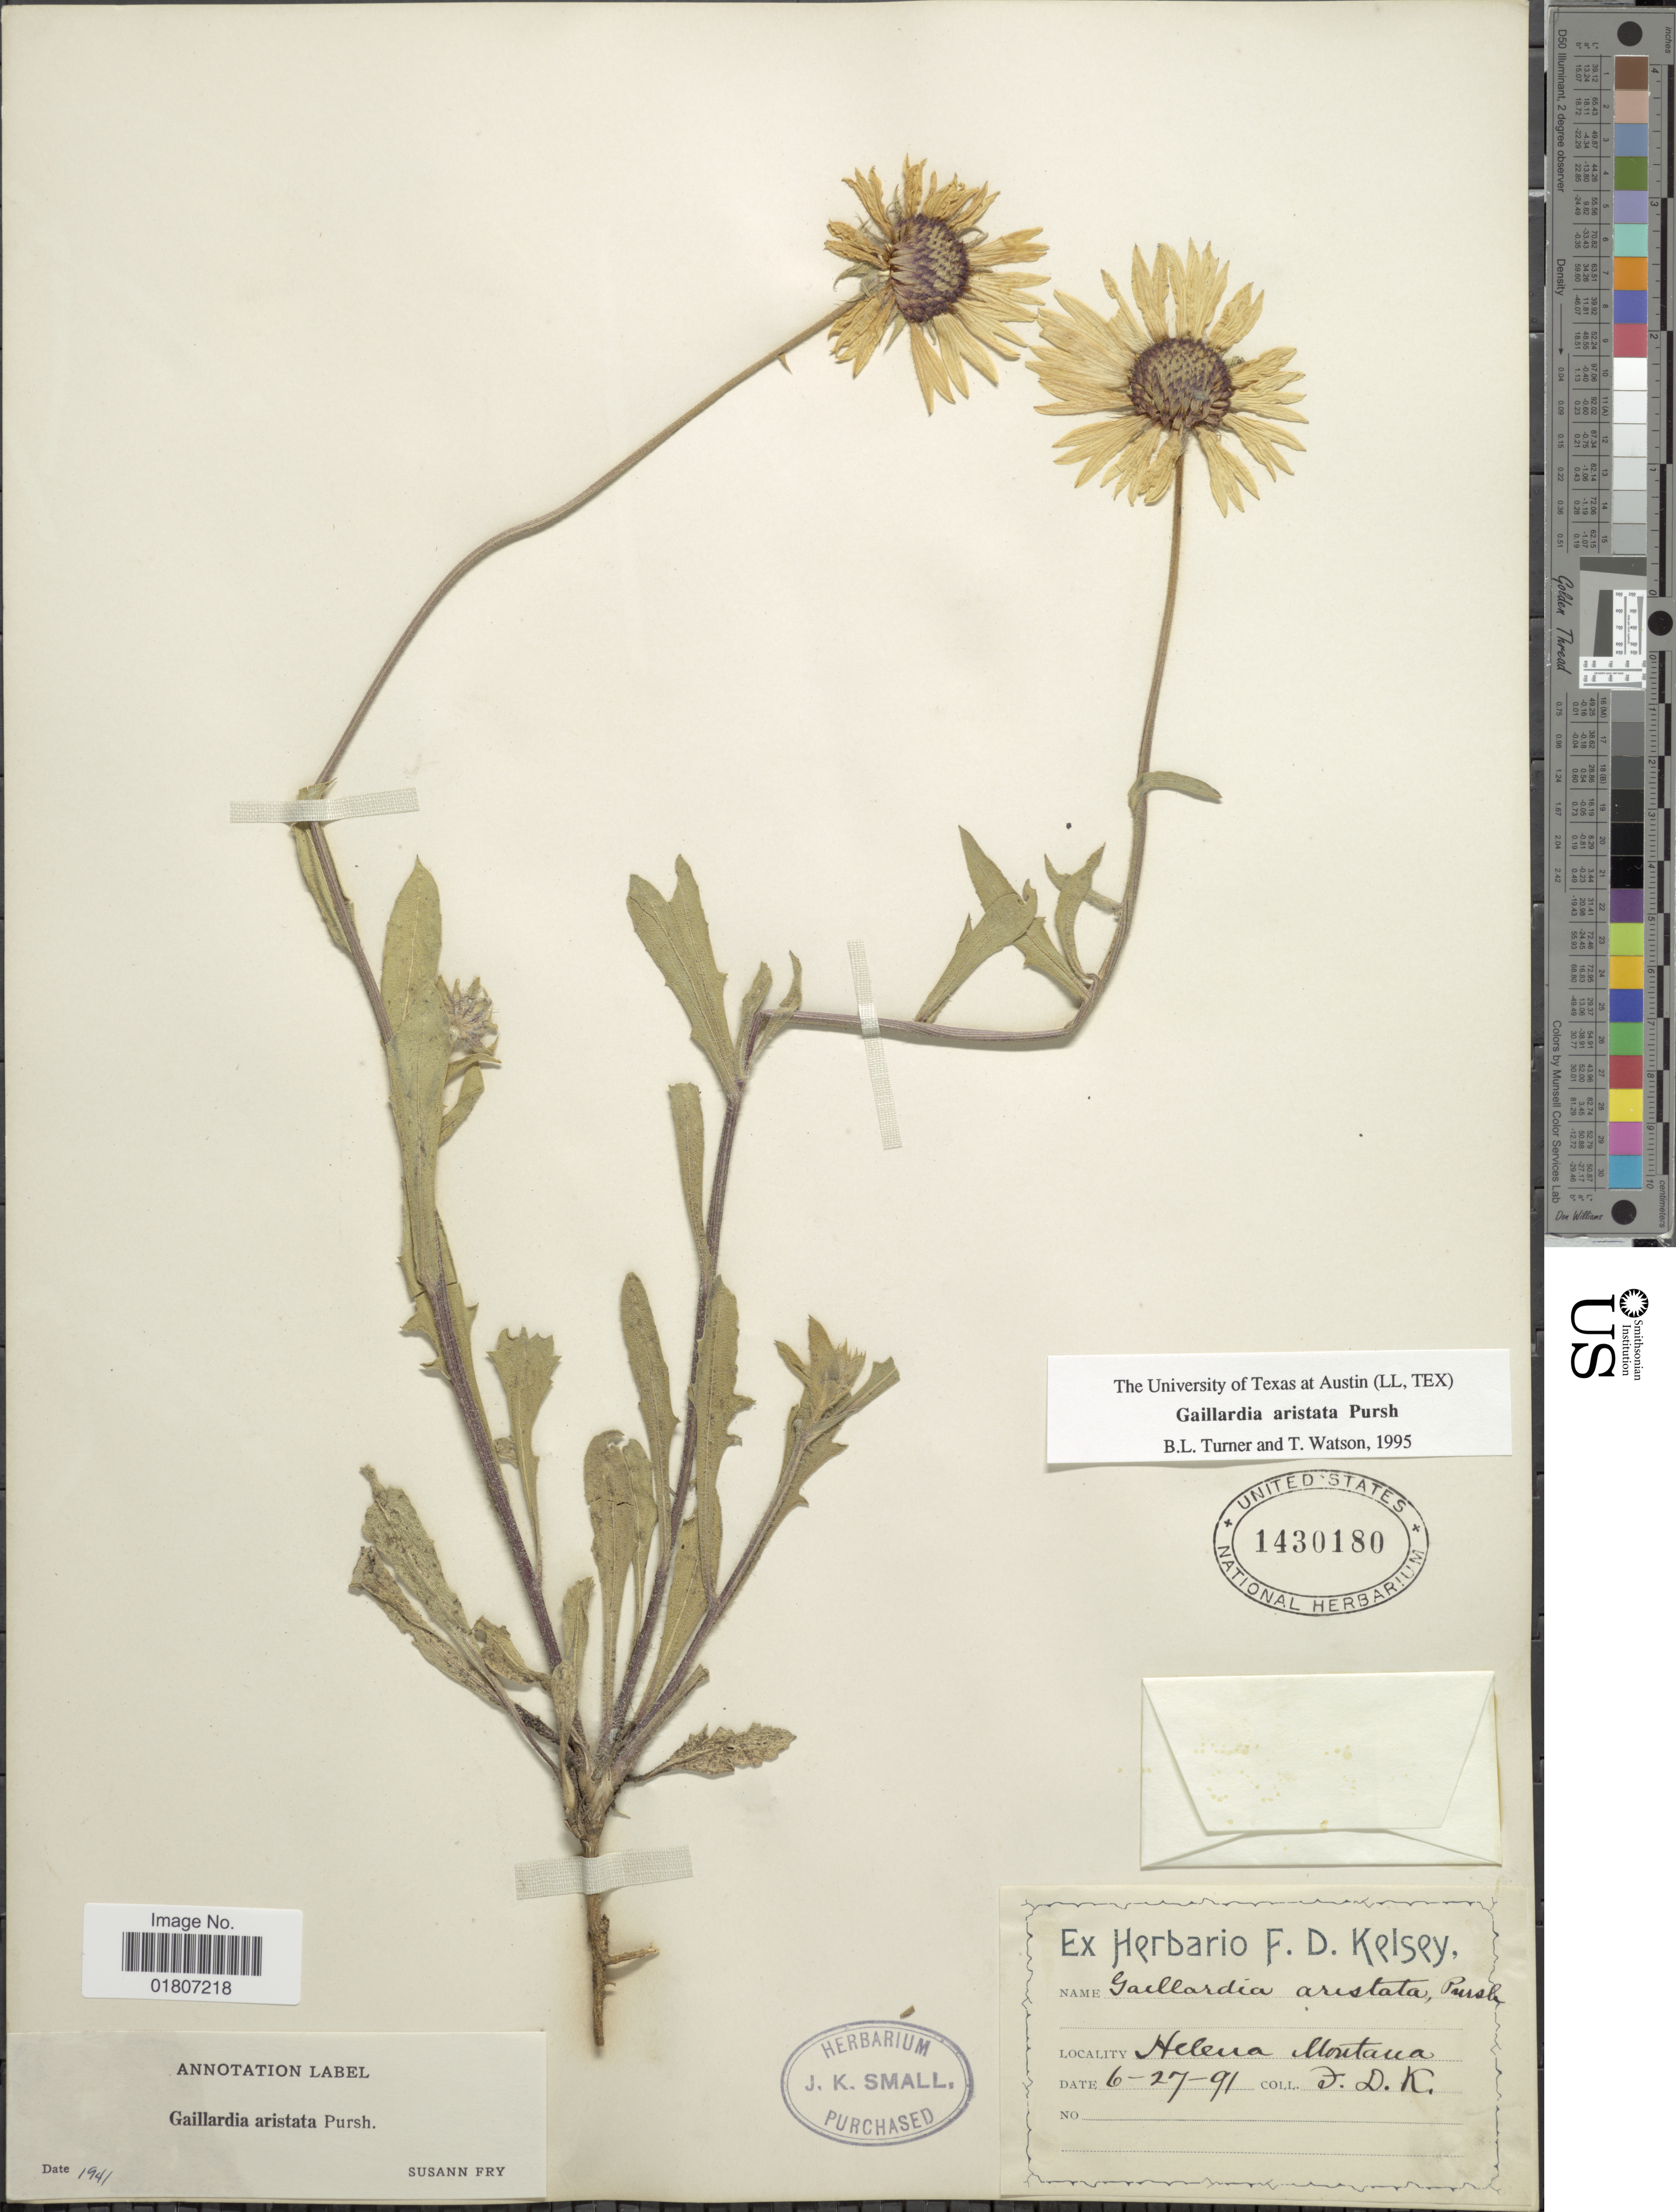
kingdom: Plantae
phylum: Tracheophyta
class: Magnoliopsida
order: Asterales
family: Asteraceae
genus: Gaillardia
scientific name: Gaillardia aristata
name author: Pursh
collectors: F. Kelsey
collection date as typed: Transcribed d/m/y: 27/6/91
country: United States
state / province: Montana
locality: Helena Montana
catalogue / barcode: US 1430180